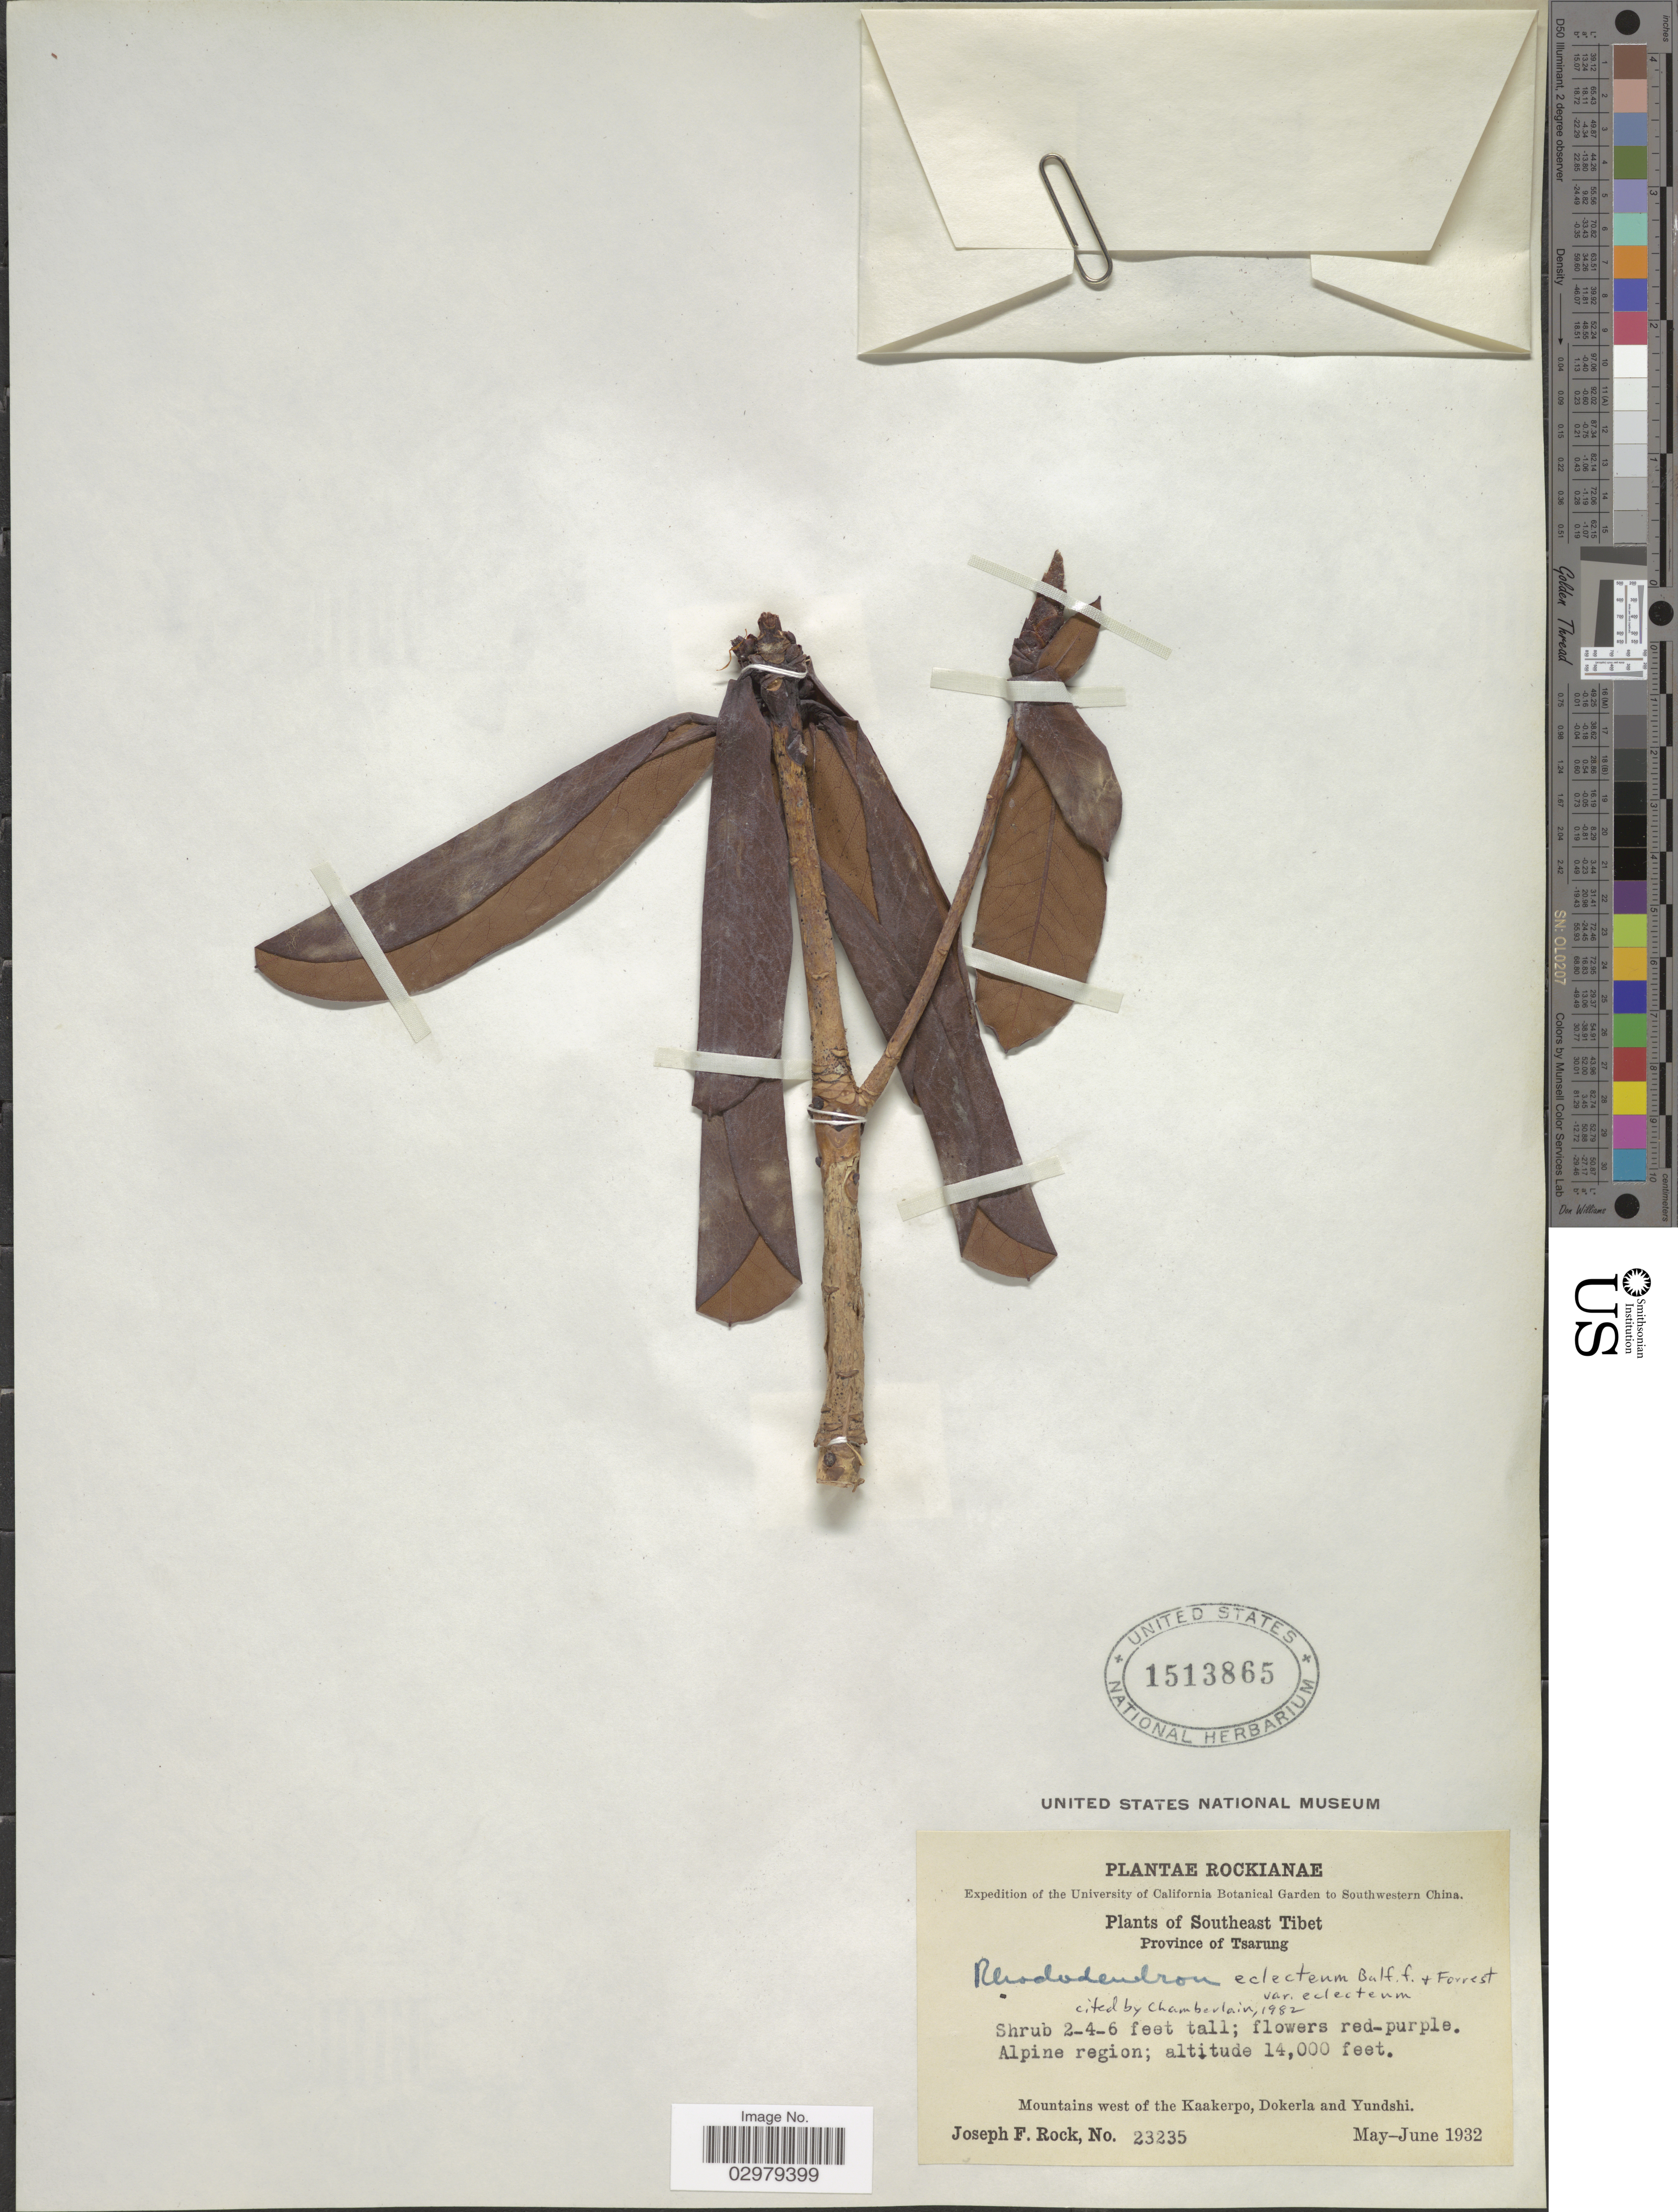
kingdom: Plantae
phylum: Tracheophyta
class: Magnoliopsida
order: Ericales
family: Ericaceae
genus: Rhododendron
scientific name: Rhododendron sp.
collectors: J. F. Rock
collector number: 23235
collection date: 1932-05/1932-06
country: China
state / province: Xizang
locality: Southeast Tibet. Province of Tsarung. Mountains west of the Kaakerpo, Dokerla and Yundshi.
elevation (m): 4267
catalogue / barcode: US 1513865